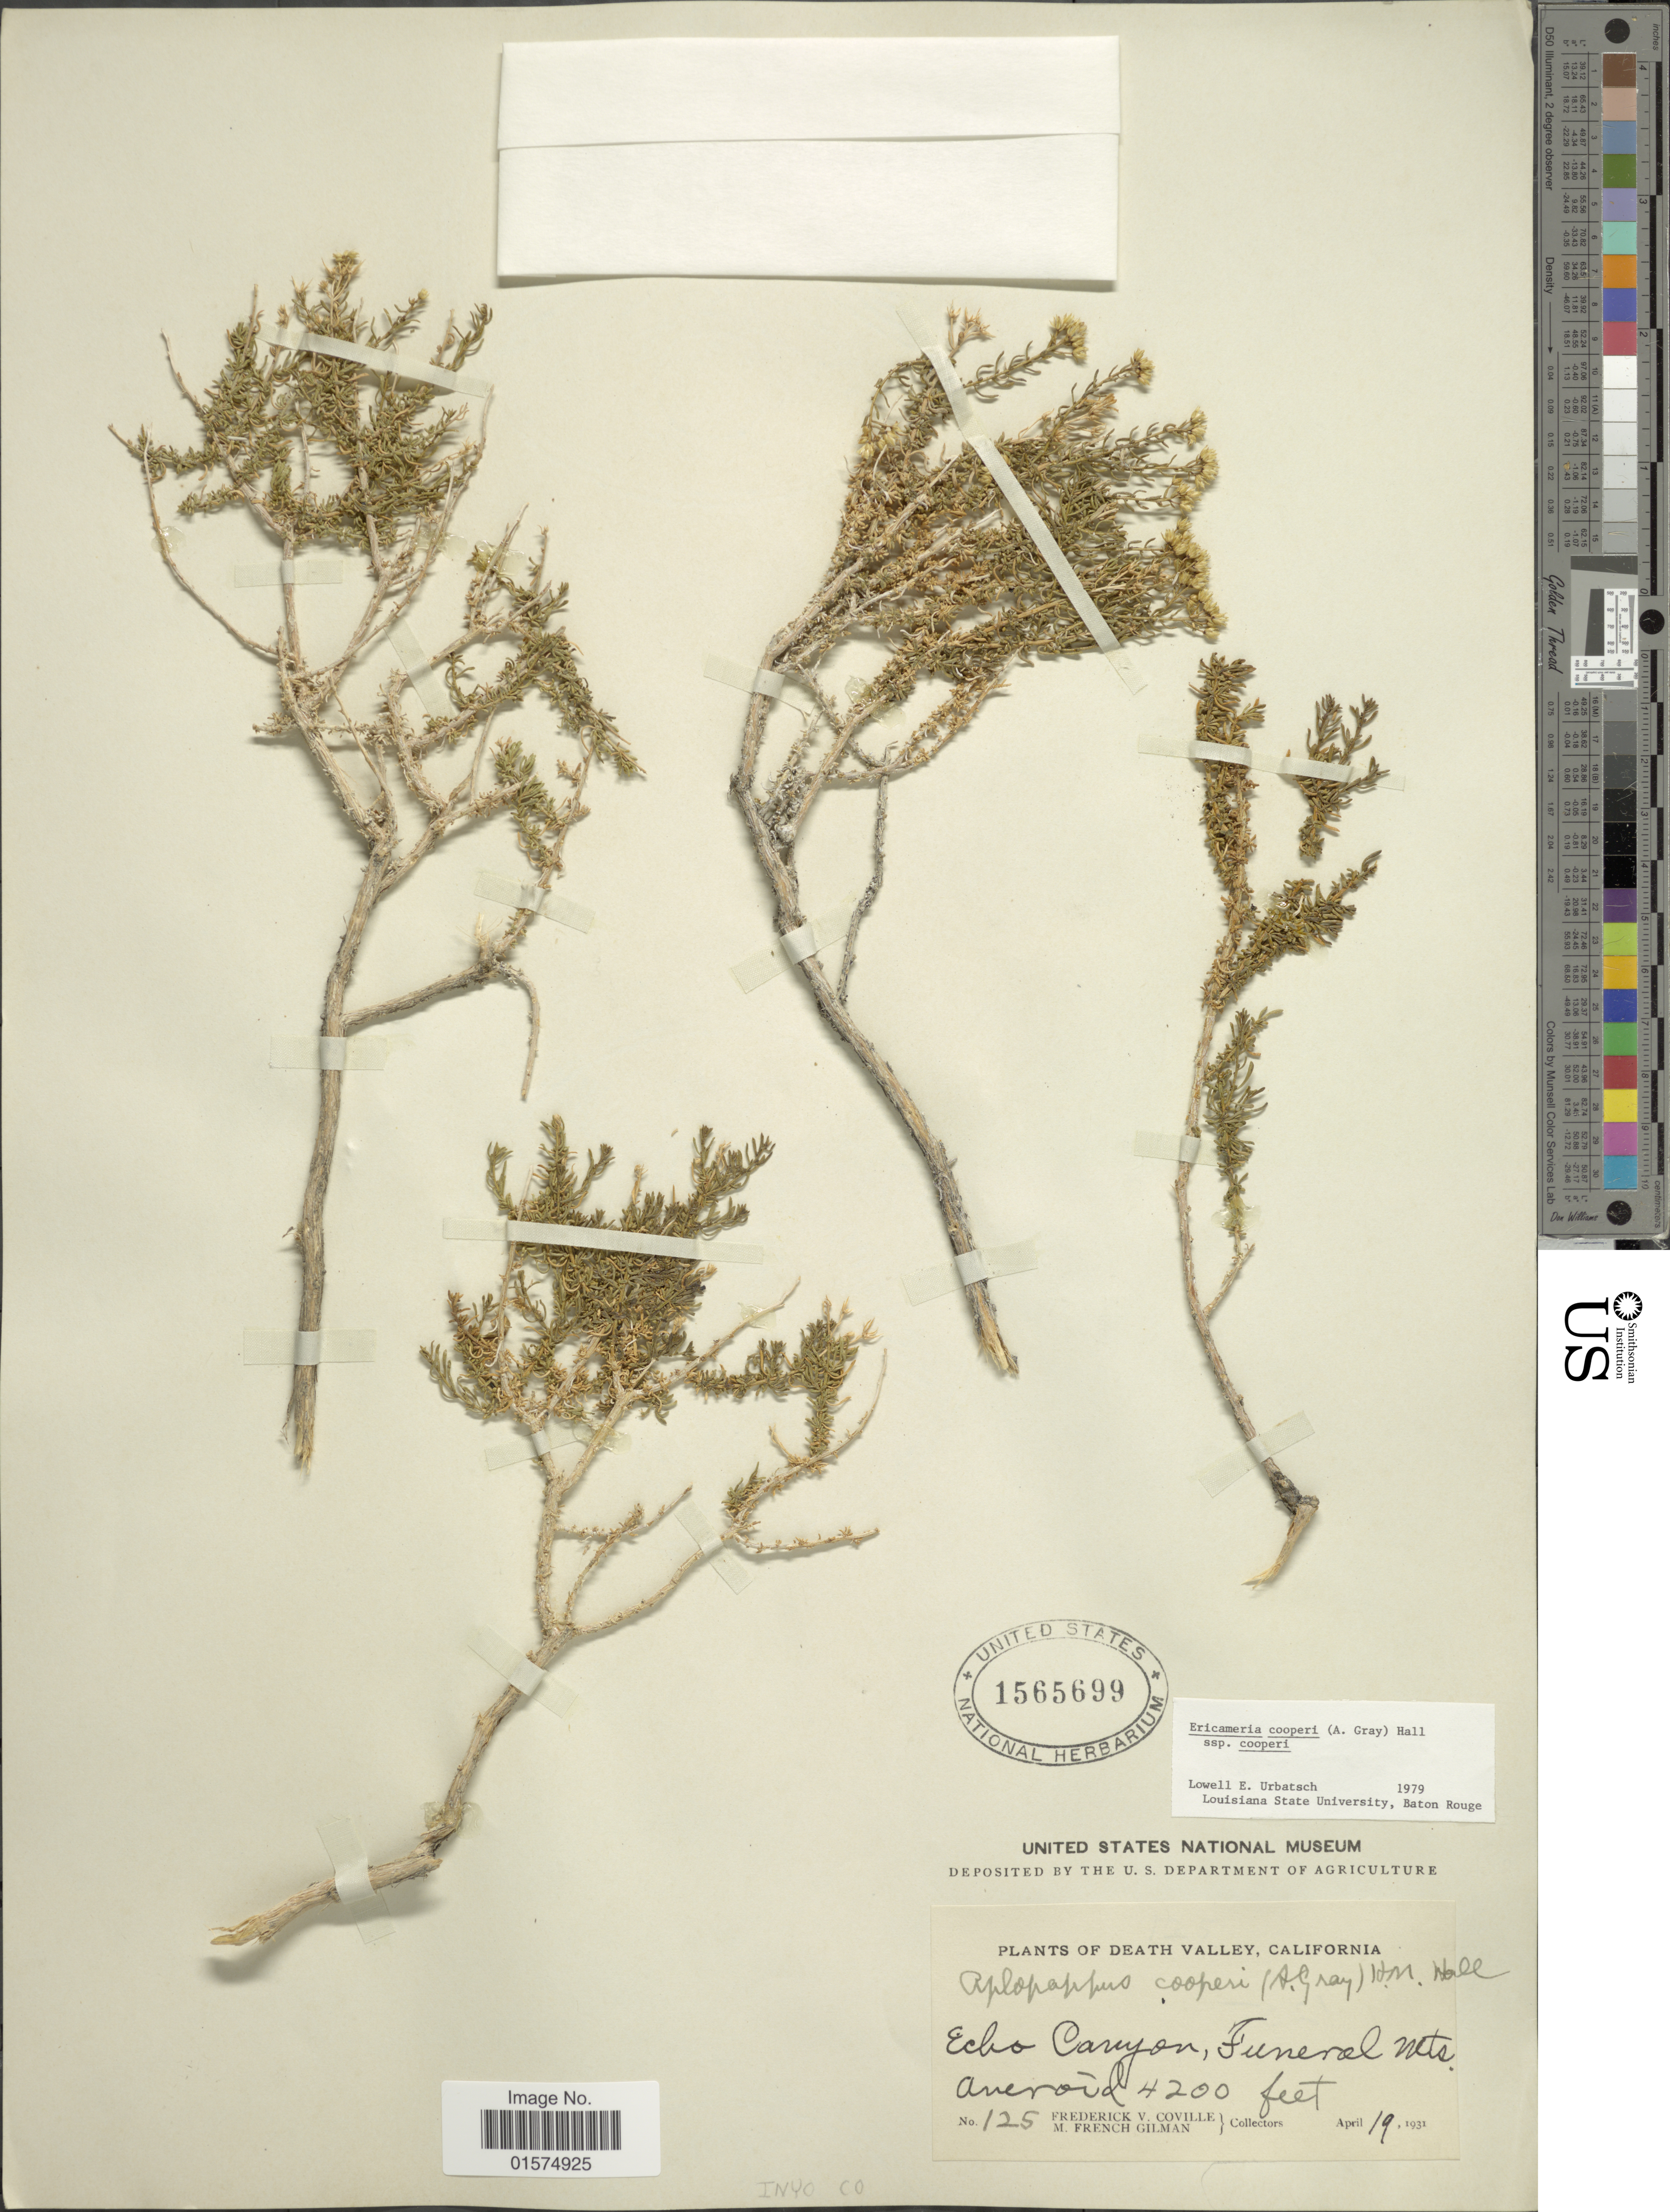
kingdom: Plantae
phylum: Tracheophyta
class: Magnoliopsida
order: Asterales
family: Asteraceae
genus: Ericameria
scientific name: Ericameria cooperi var. cooperi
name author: (A. Gray) Hall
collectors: F. V. Coville & M. F. Gilman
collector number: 125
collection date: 1931-04-19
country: United States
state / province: California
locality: Death Valley. Echo Canyon, Funeral Mts.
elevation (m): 1280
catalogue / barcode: US 1565699